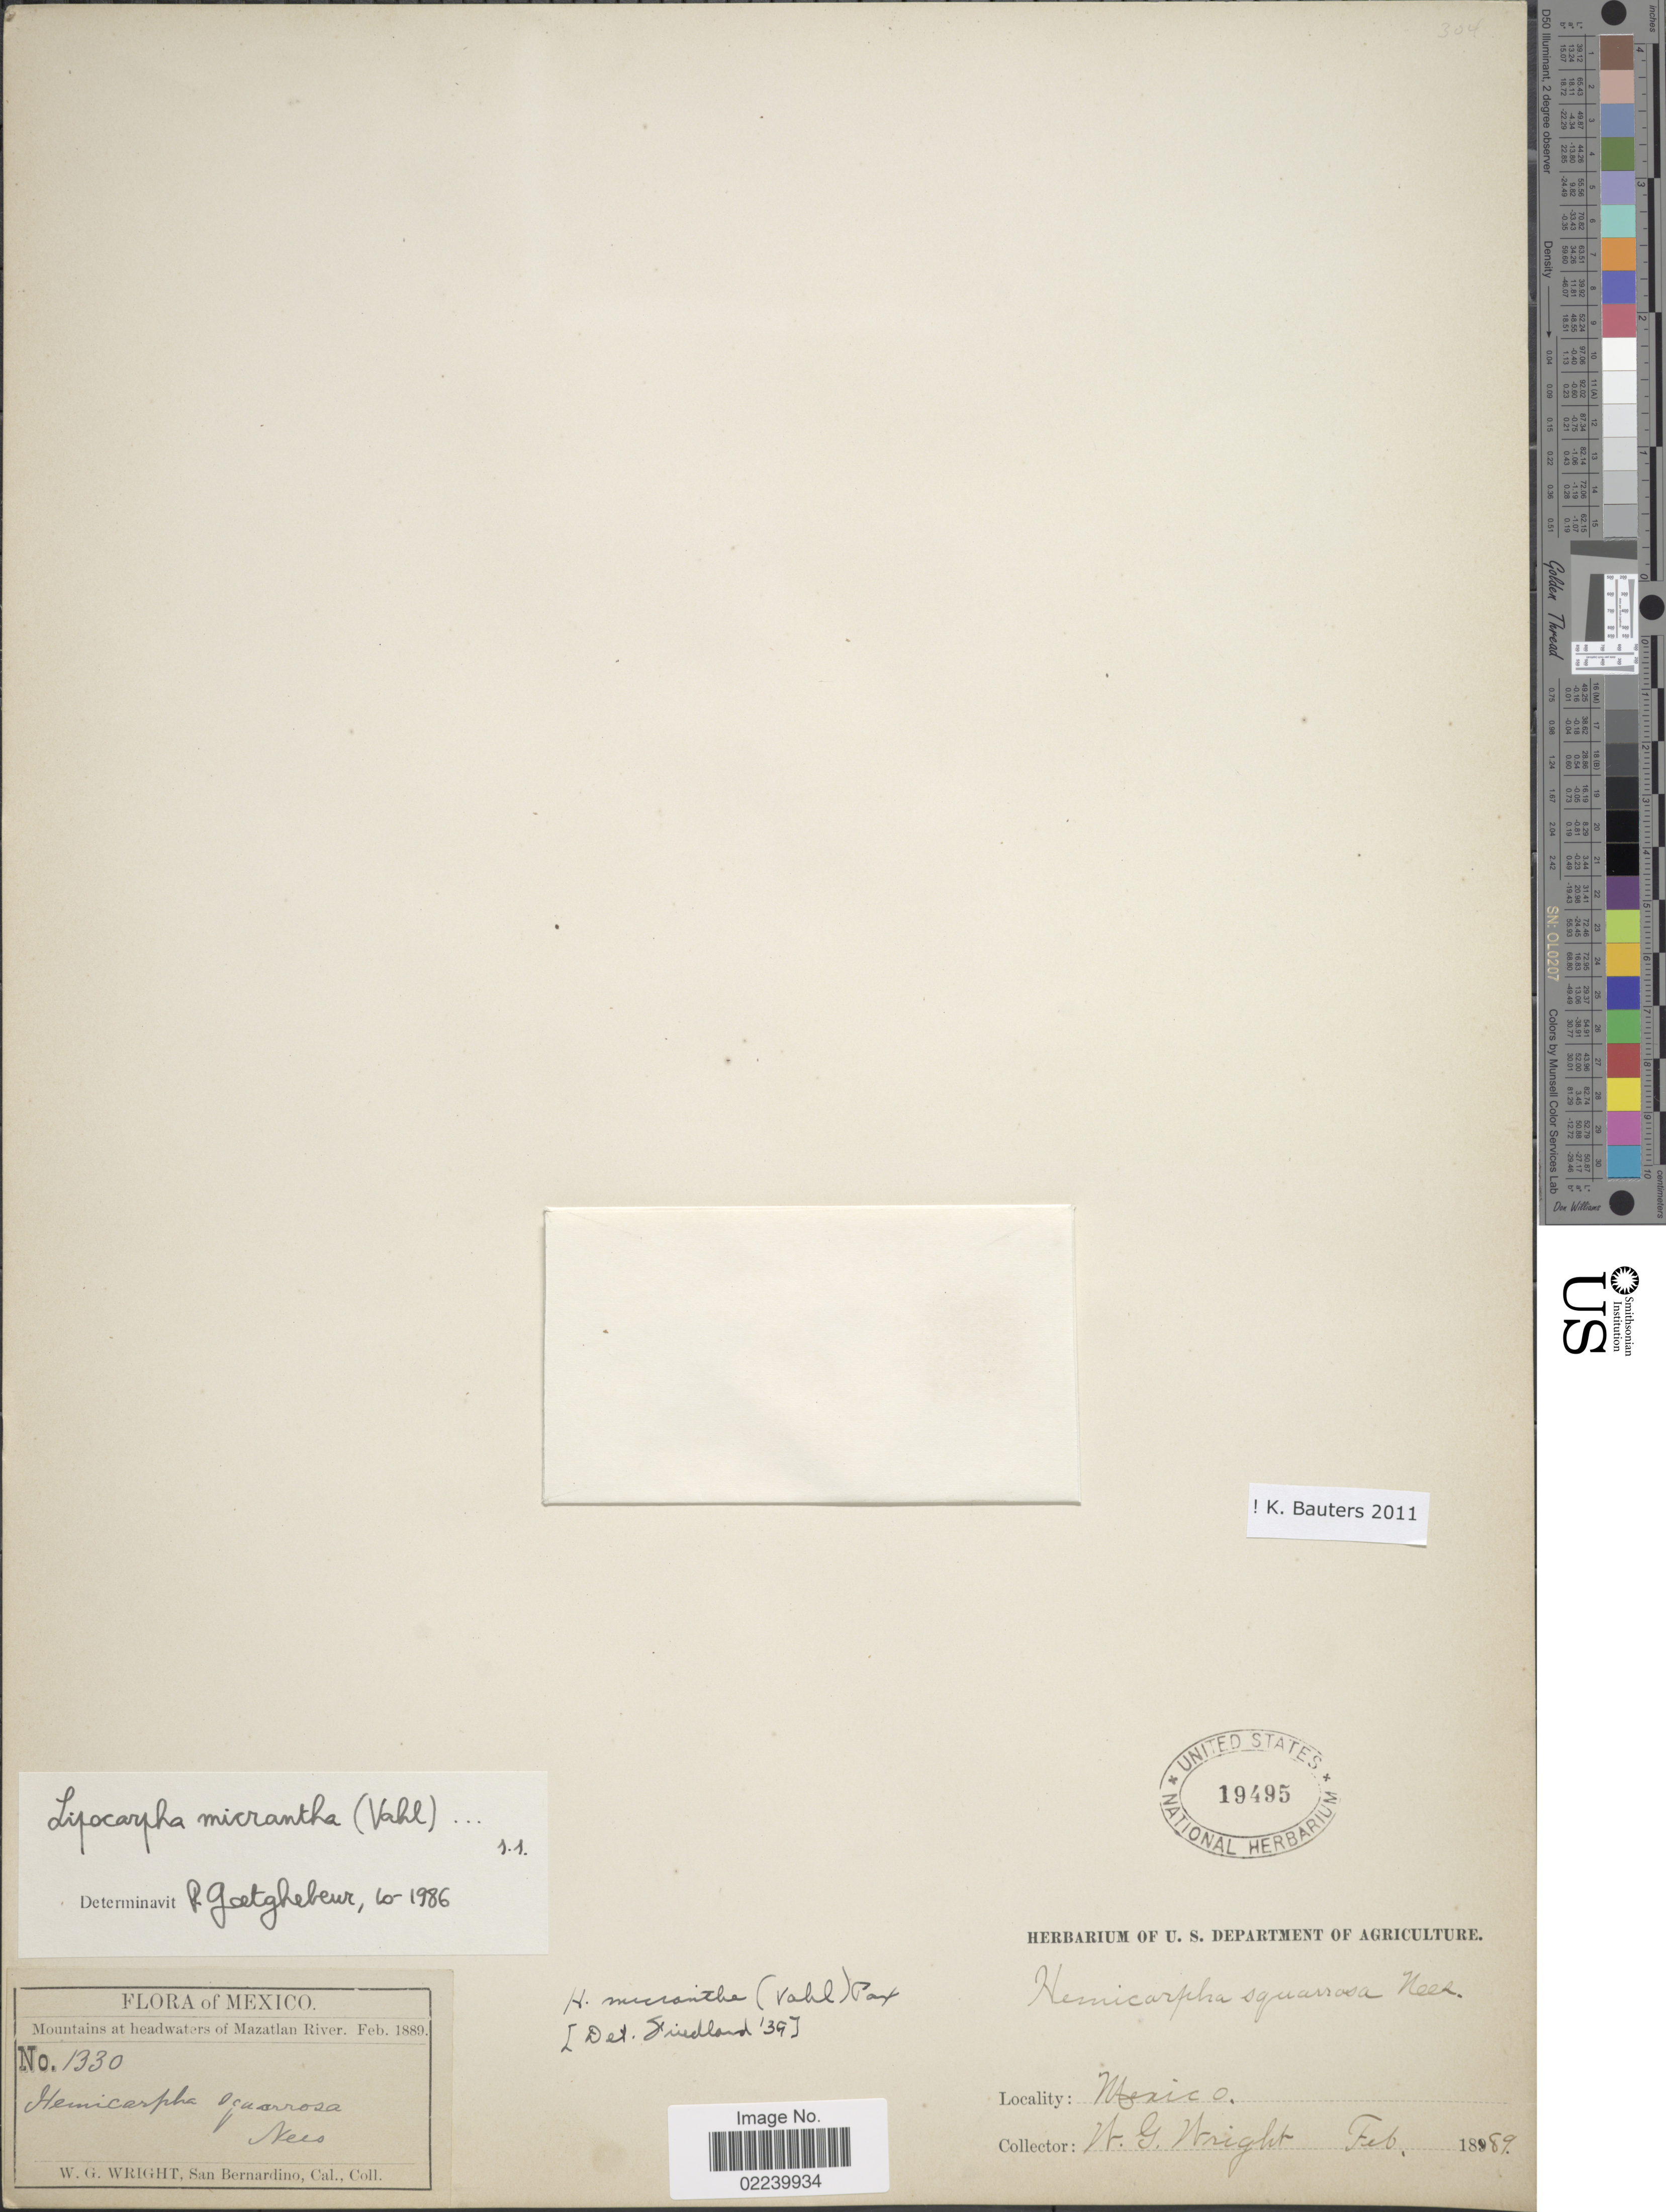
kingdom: Plantae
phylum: Tracheophyta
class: Liliopsida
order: Poales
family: Cyperaceae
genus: Cyperus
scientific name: Cyperus subsquarrosus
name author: (Muhl.) Bauters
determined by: Strong, M. T., (US), Smithsonian Institution - National Museum of Natural History (UNITED STATES)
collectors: W. G. Wright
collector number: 1330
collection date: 1889-02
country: Mexico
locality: Mountains at headwaters of Mazatlan River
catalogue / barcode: US 19495